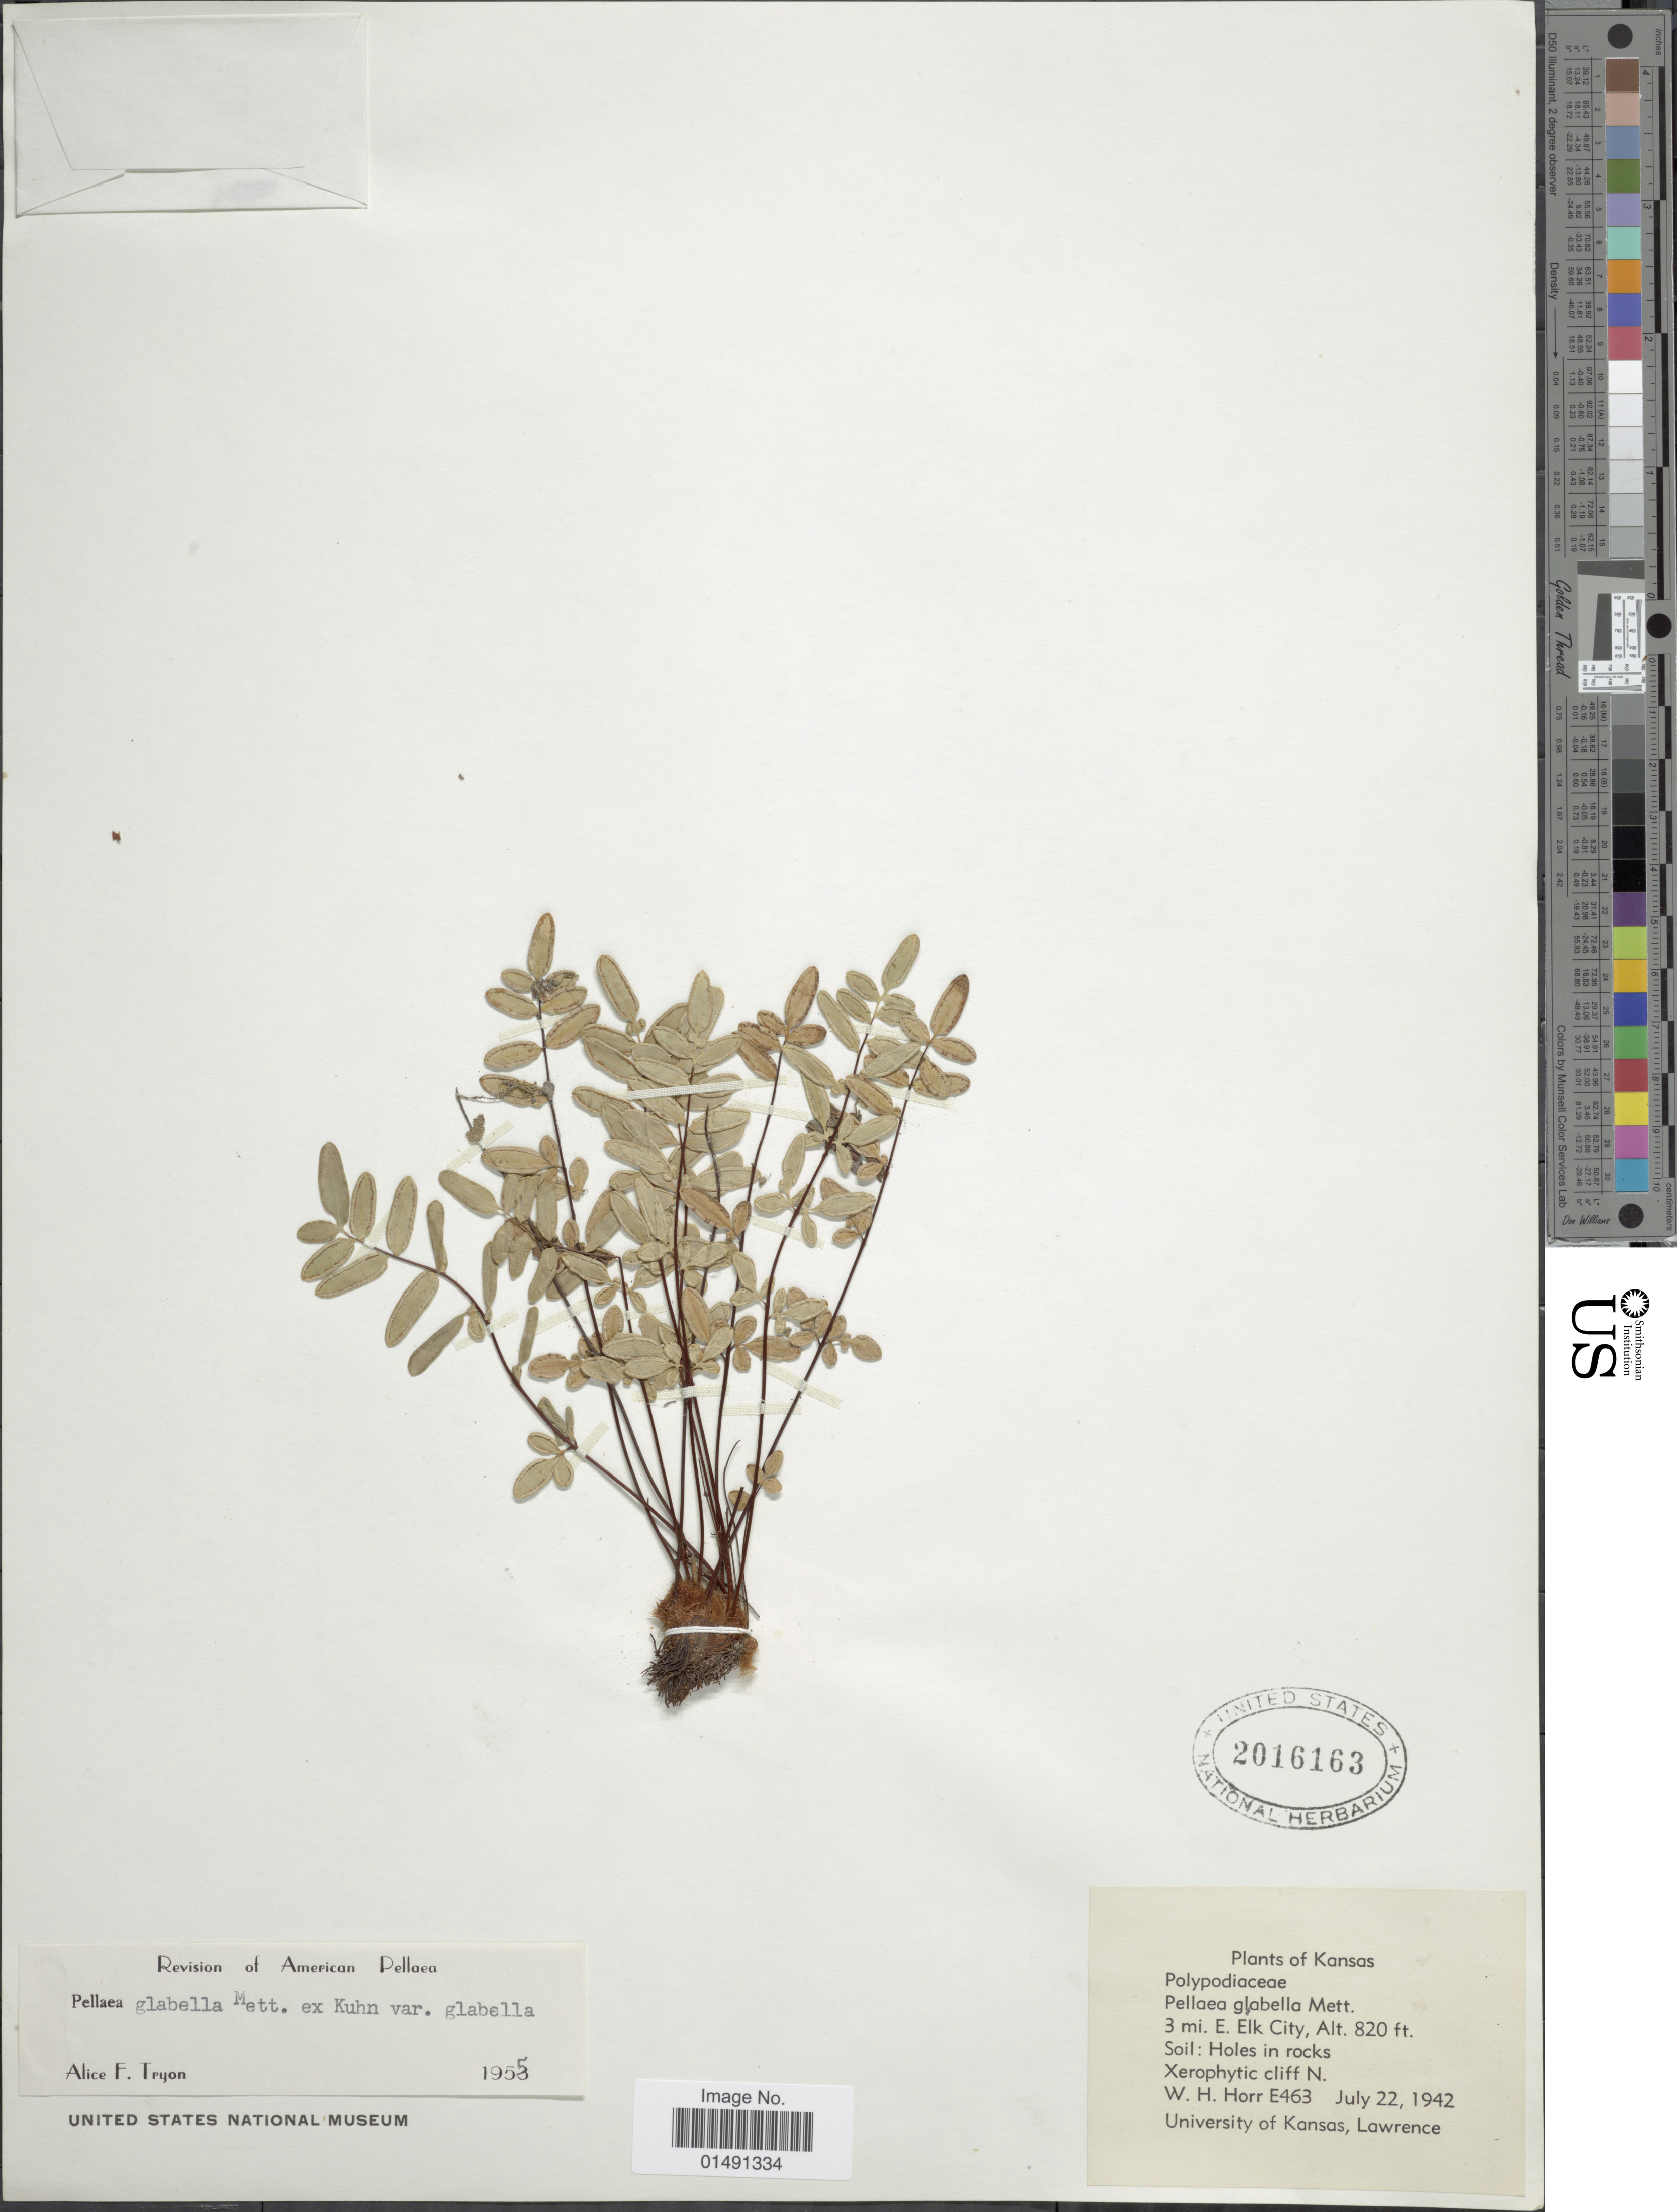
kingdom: Plantae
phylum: Tracheophyta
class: Polypodiopsida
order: Polypodiales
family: Pteridaceae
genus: Pellaea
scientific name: Pellaea glabella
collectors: W. H. Horr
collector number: E463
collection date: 1942-07-22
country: United States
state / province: Kansas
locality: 3 mi. E. ELk City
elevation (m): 250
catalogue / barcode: US 2016163